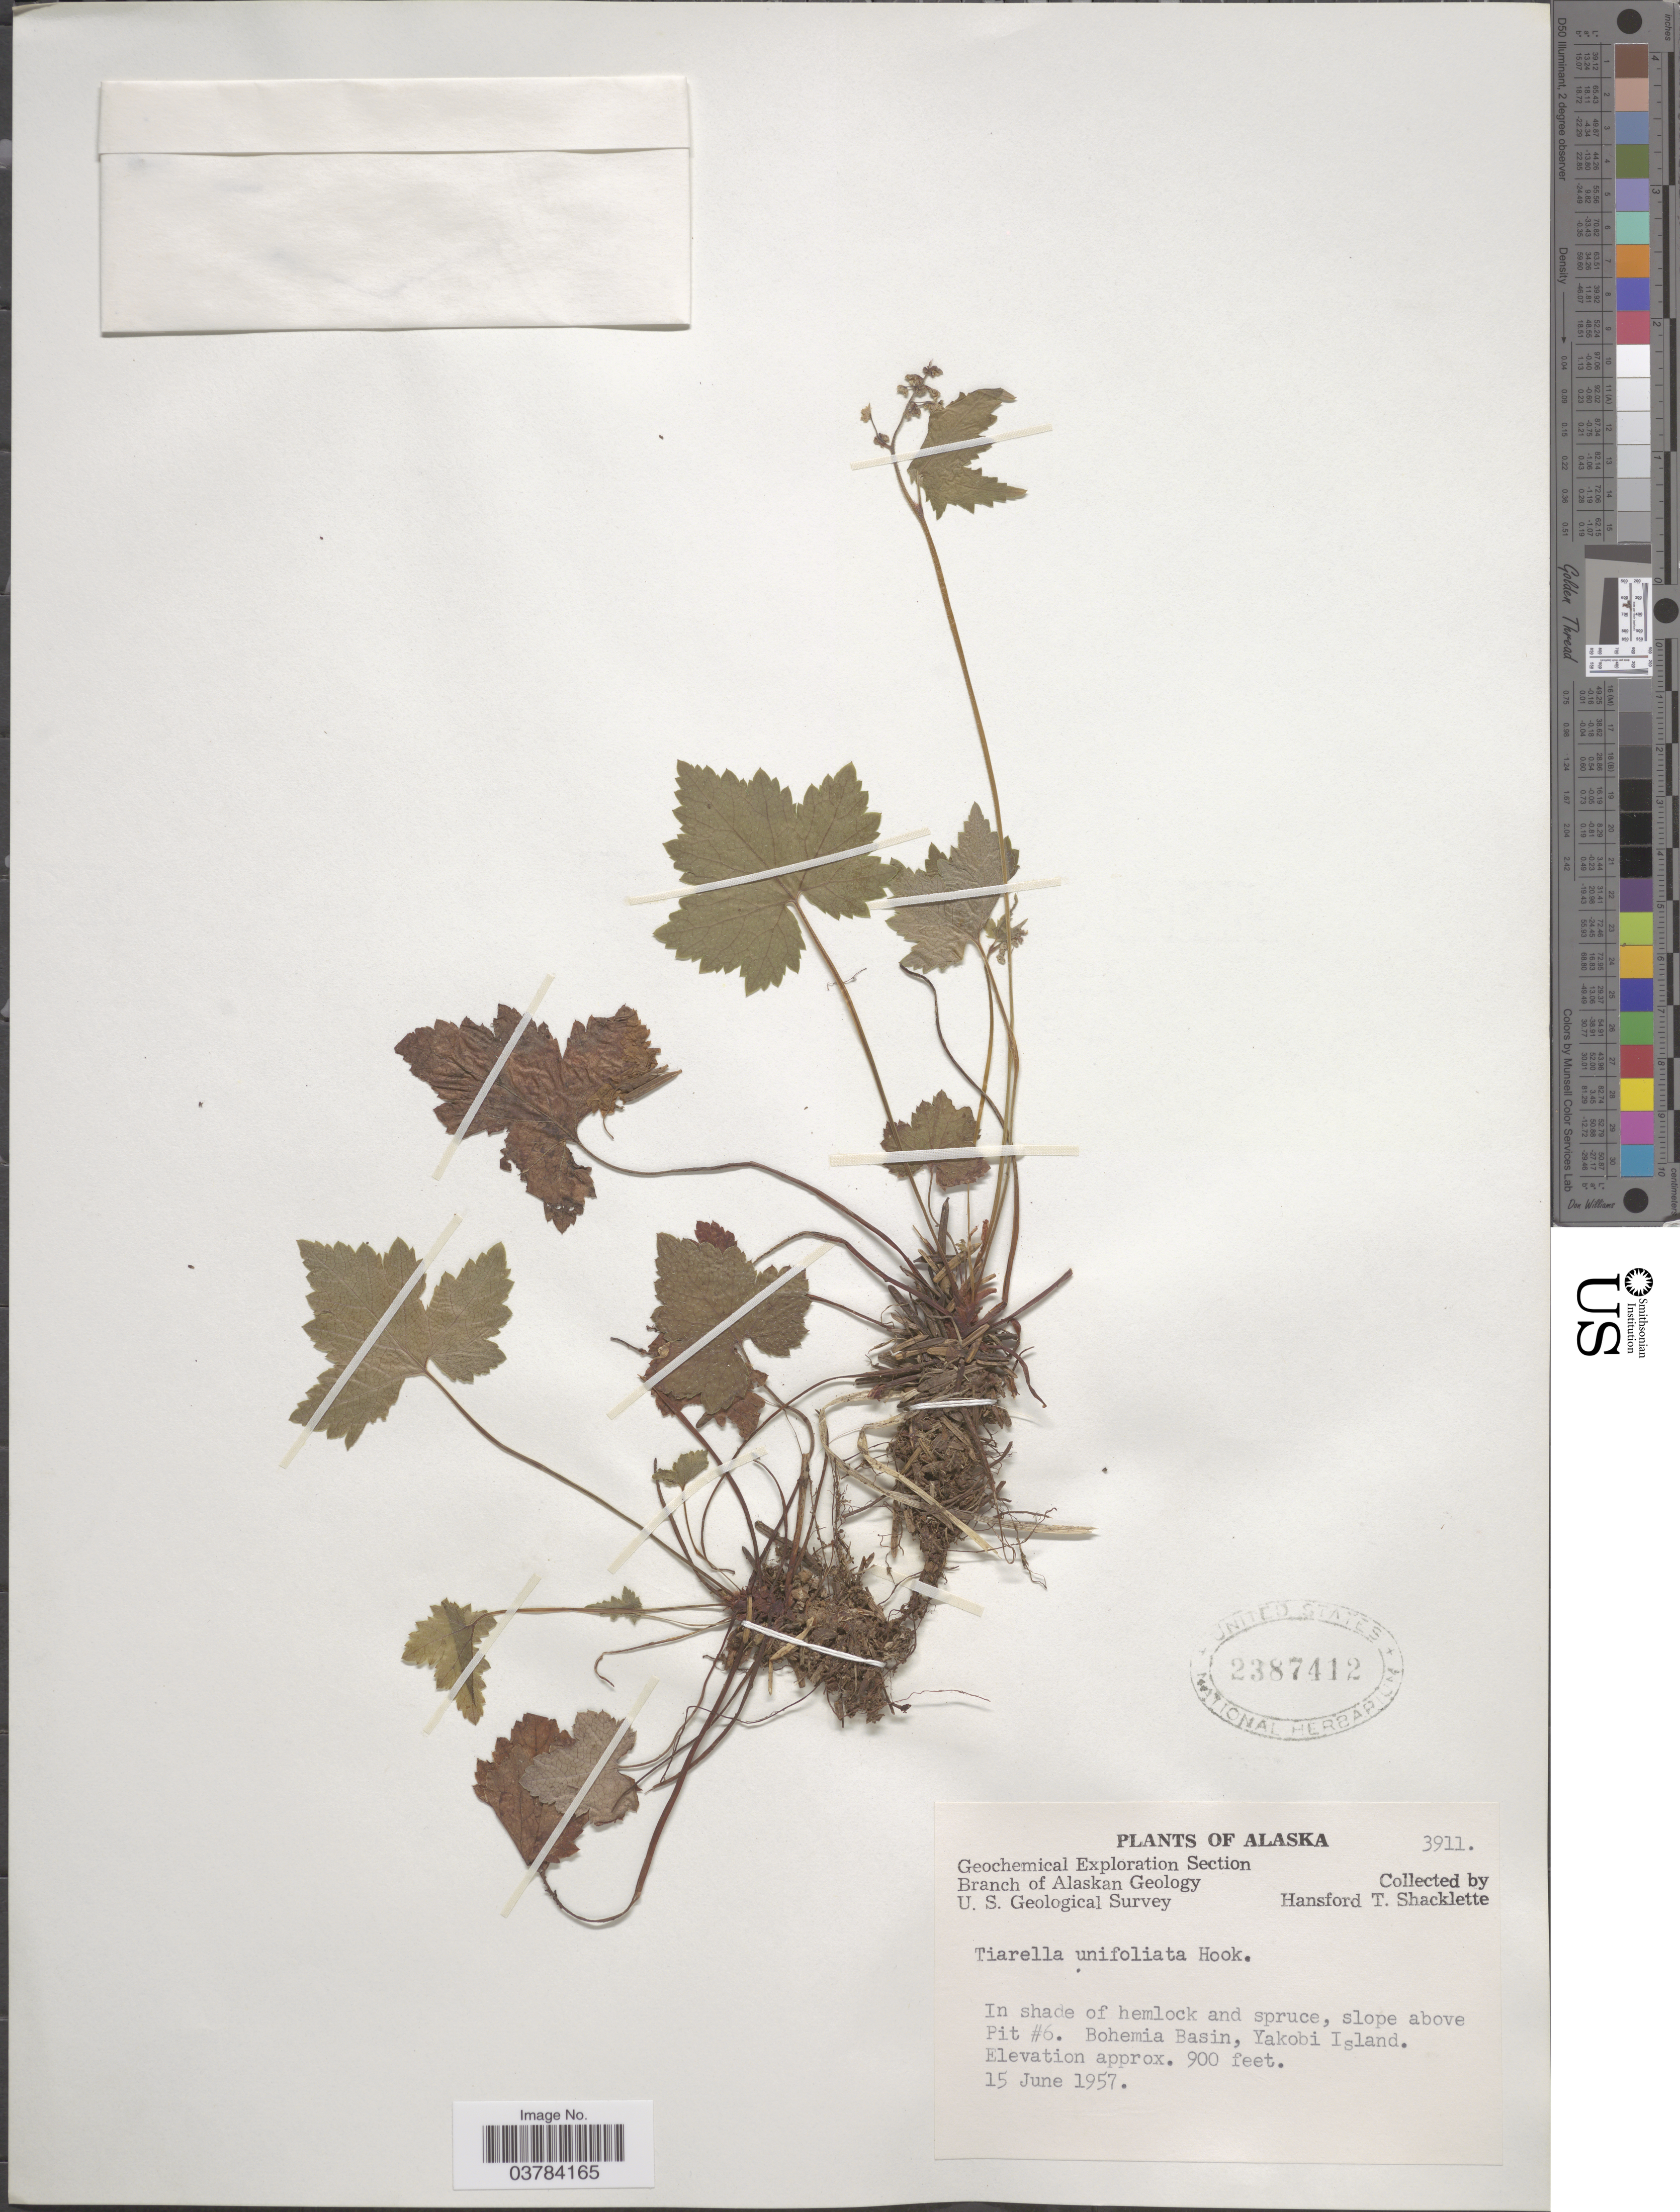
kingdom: Plantae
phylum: Tracheophyta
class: Magnoliopsida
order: Saxifragales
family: Saxifragaceae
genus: Tiarella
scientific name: Tiarella unifoliata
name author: Hook.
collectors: H. Shacklette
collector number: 3911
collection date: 1957-06-15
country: United States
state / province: Alaska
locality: Geochemical Exploration. U. S. Geological Survey. In shade of hemlock and spruce, slope above Pit #6. Bohemia Basin, Yakobi Island.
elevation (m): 274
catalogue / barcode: US 2387412